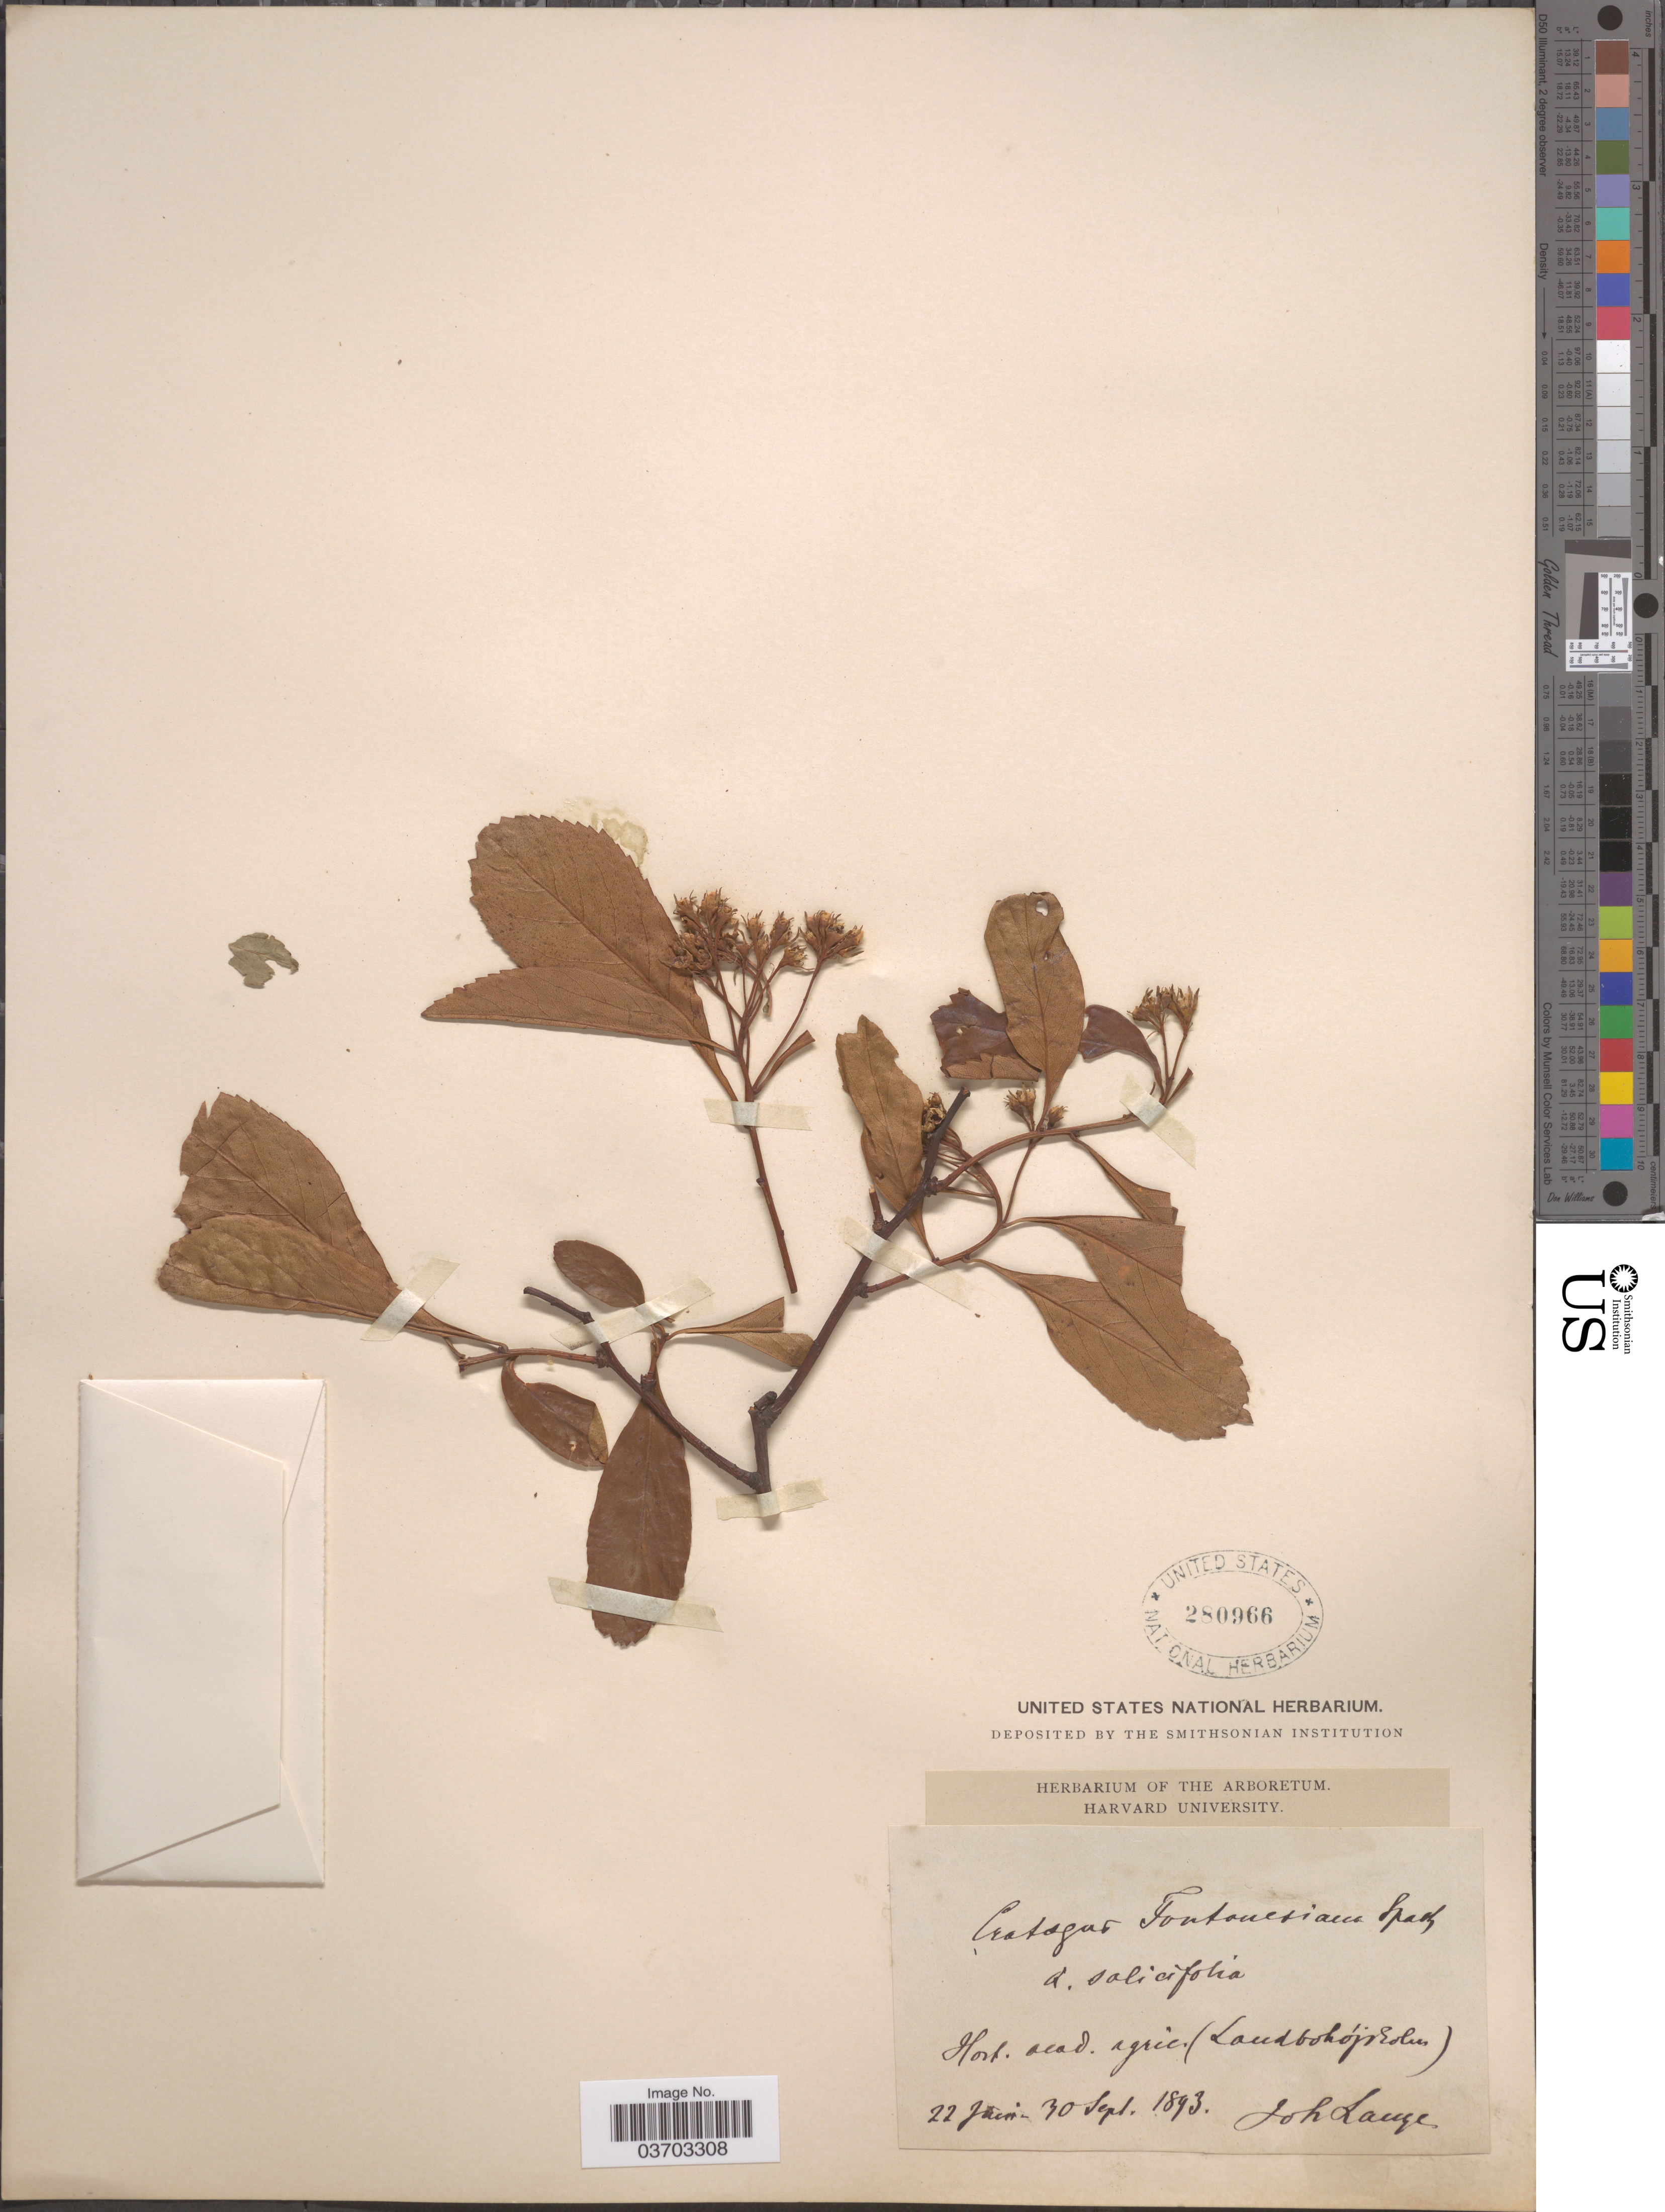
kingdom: Plantae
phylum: Tracheophyta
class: Magnoliopsida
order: Rosales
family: Rosaceae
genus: Crataegus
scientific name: Crataegus fontanesiana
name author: (Spach) S. Schauer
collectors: J. M. C. Lange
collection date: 1893-06-22/1893-09-30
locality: Hort. acad. agric. (Landbohójdolen [interpreted]).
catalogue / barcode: US 280966